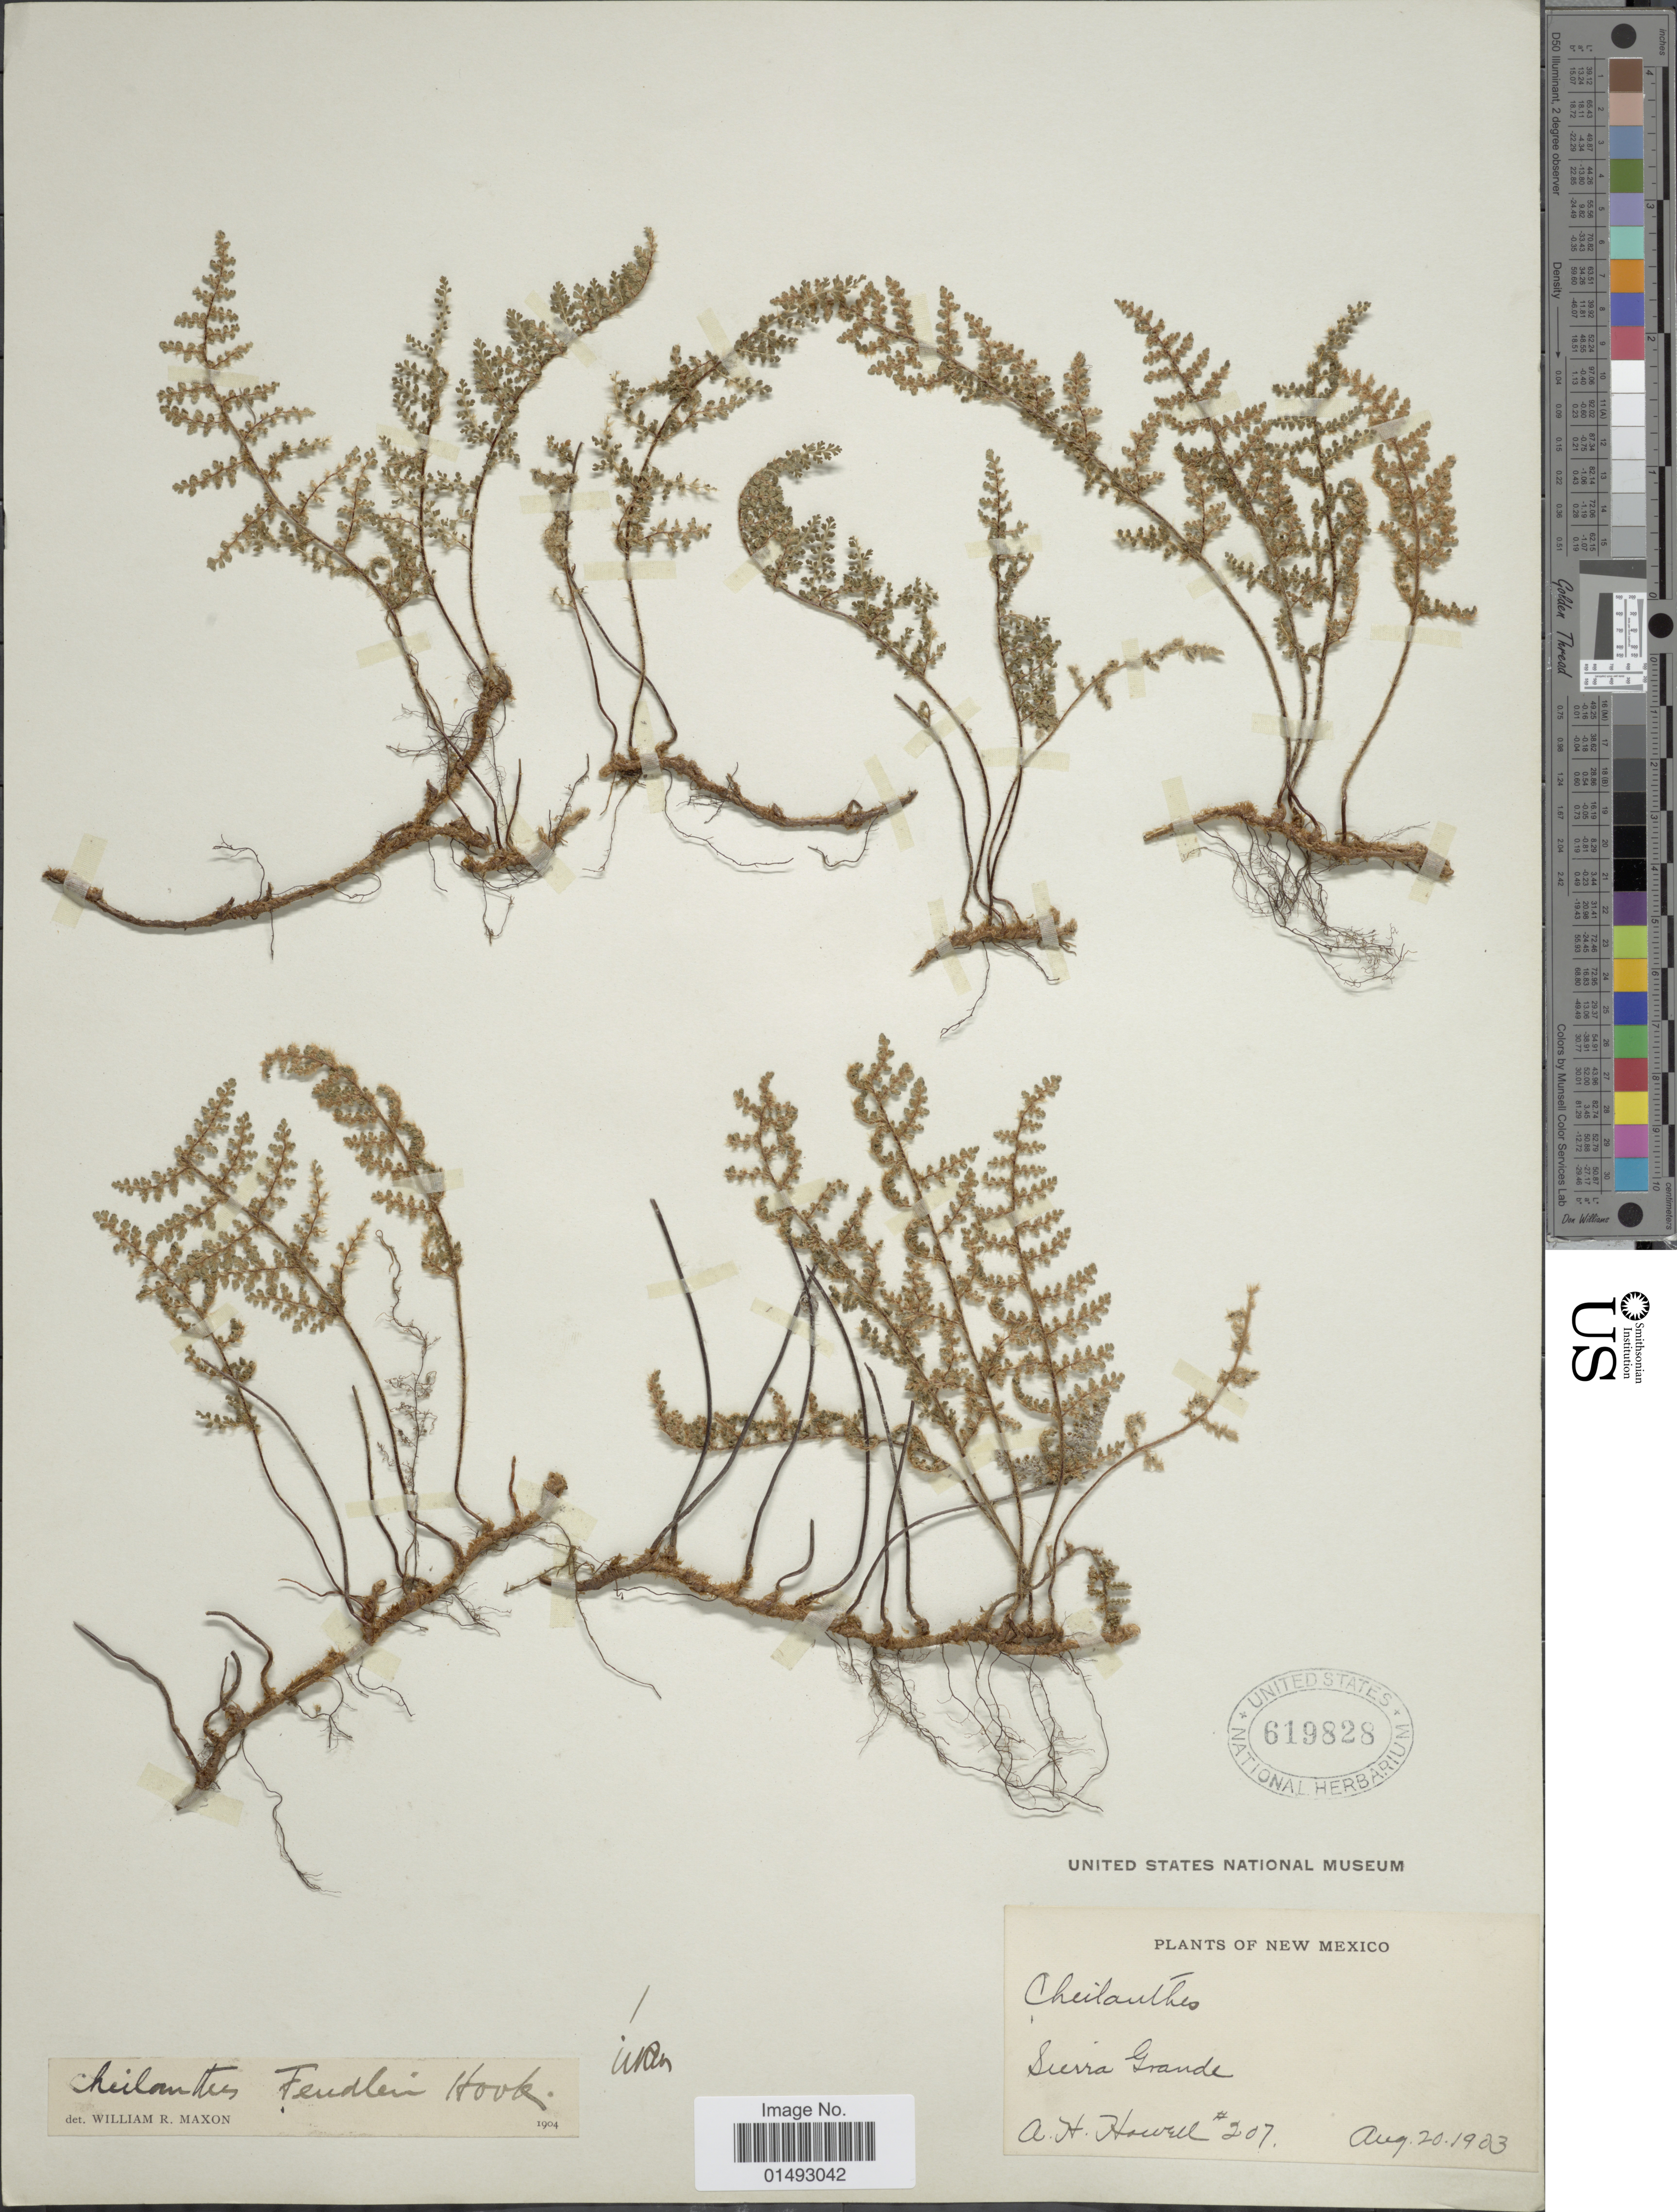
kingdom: Plantae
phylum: Tracheophyta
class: Polypodiopsida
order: Polypodiales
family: Pteridaceae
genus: Myriopteris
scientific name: Myriopteris fendleri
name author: (Hook.) E. Fourn.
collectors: A. Howell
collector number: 207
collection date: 1903-08-20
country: United States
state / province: New Mexico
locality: Sierra Grande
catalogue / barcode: US 619828